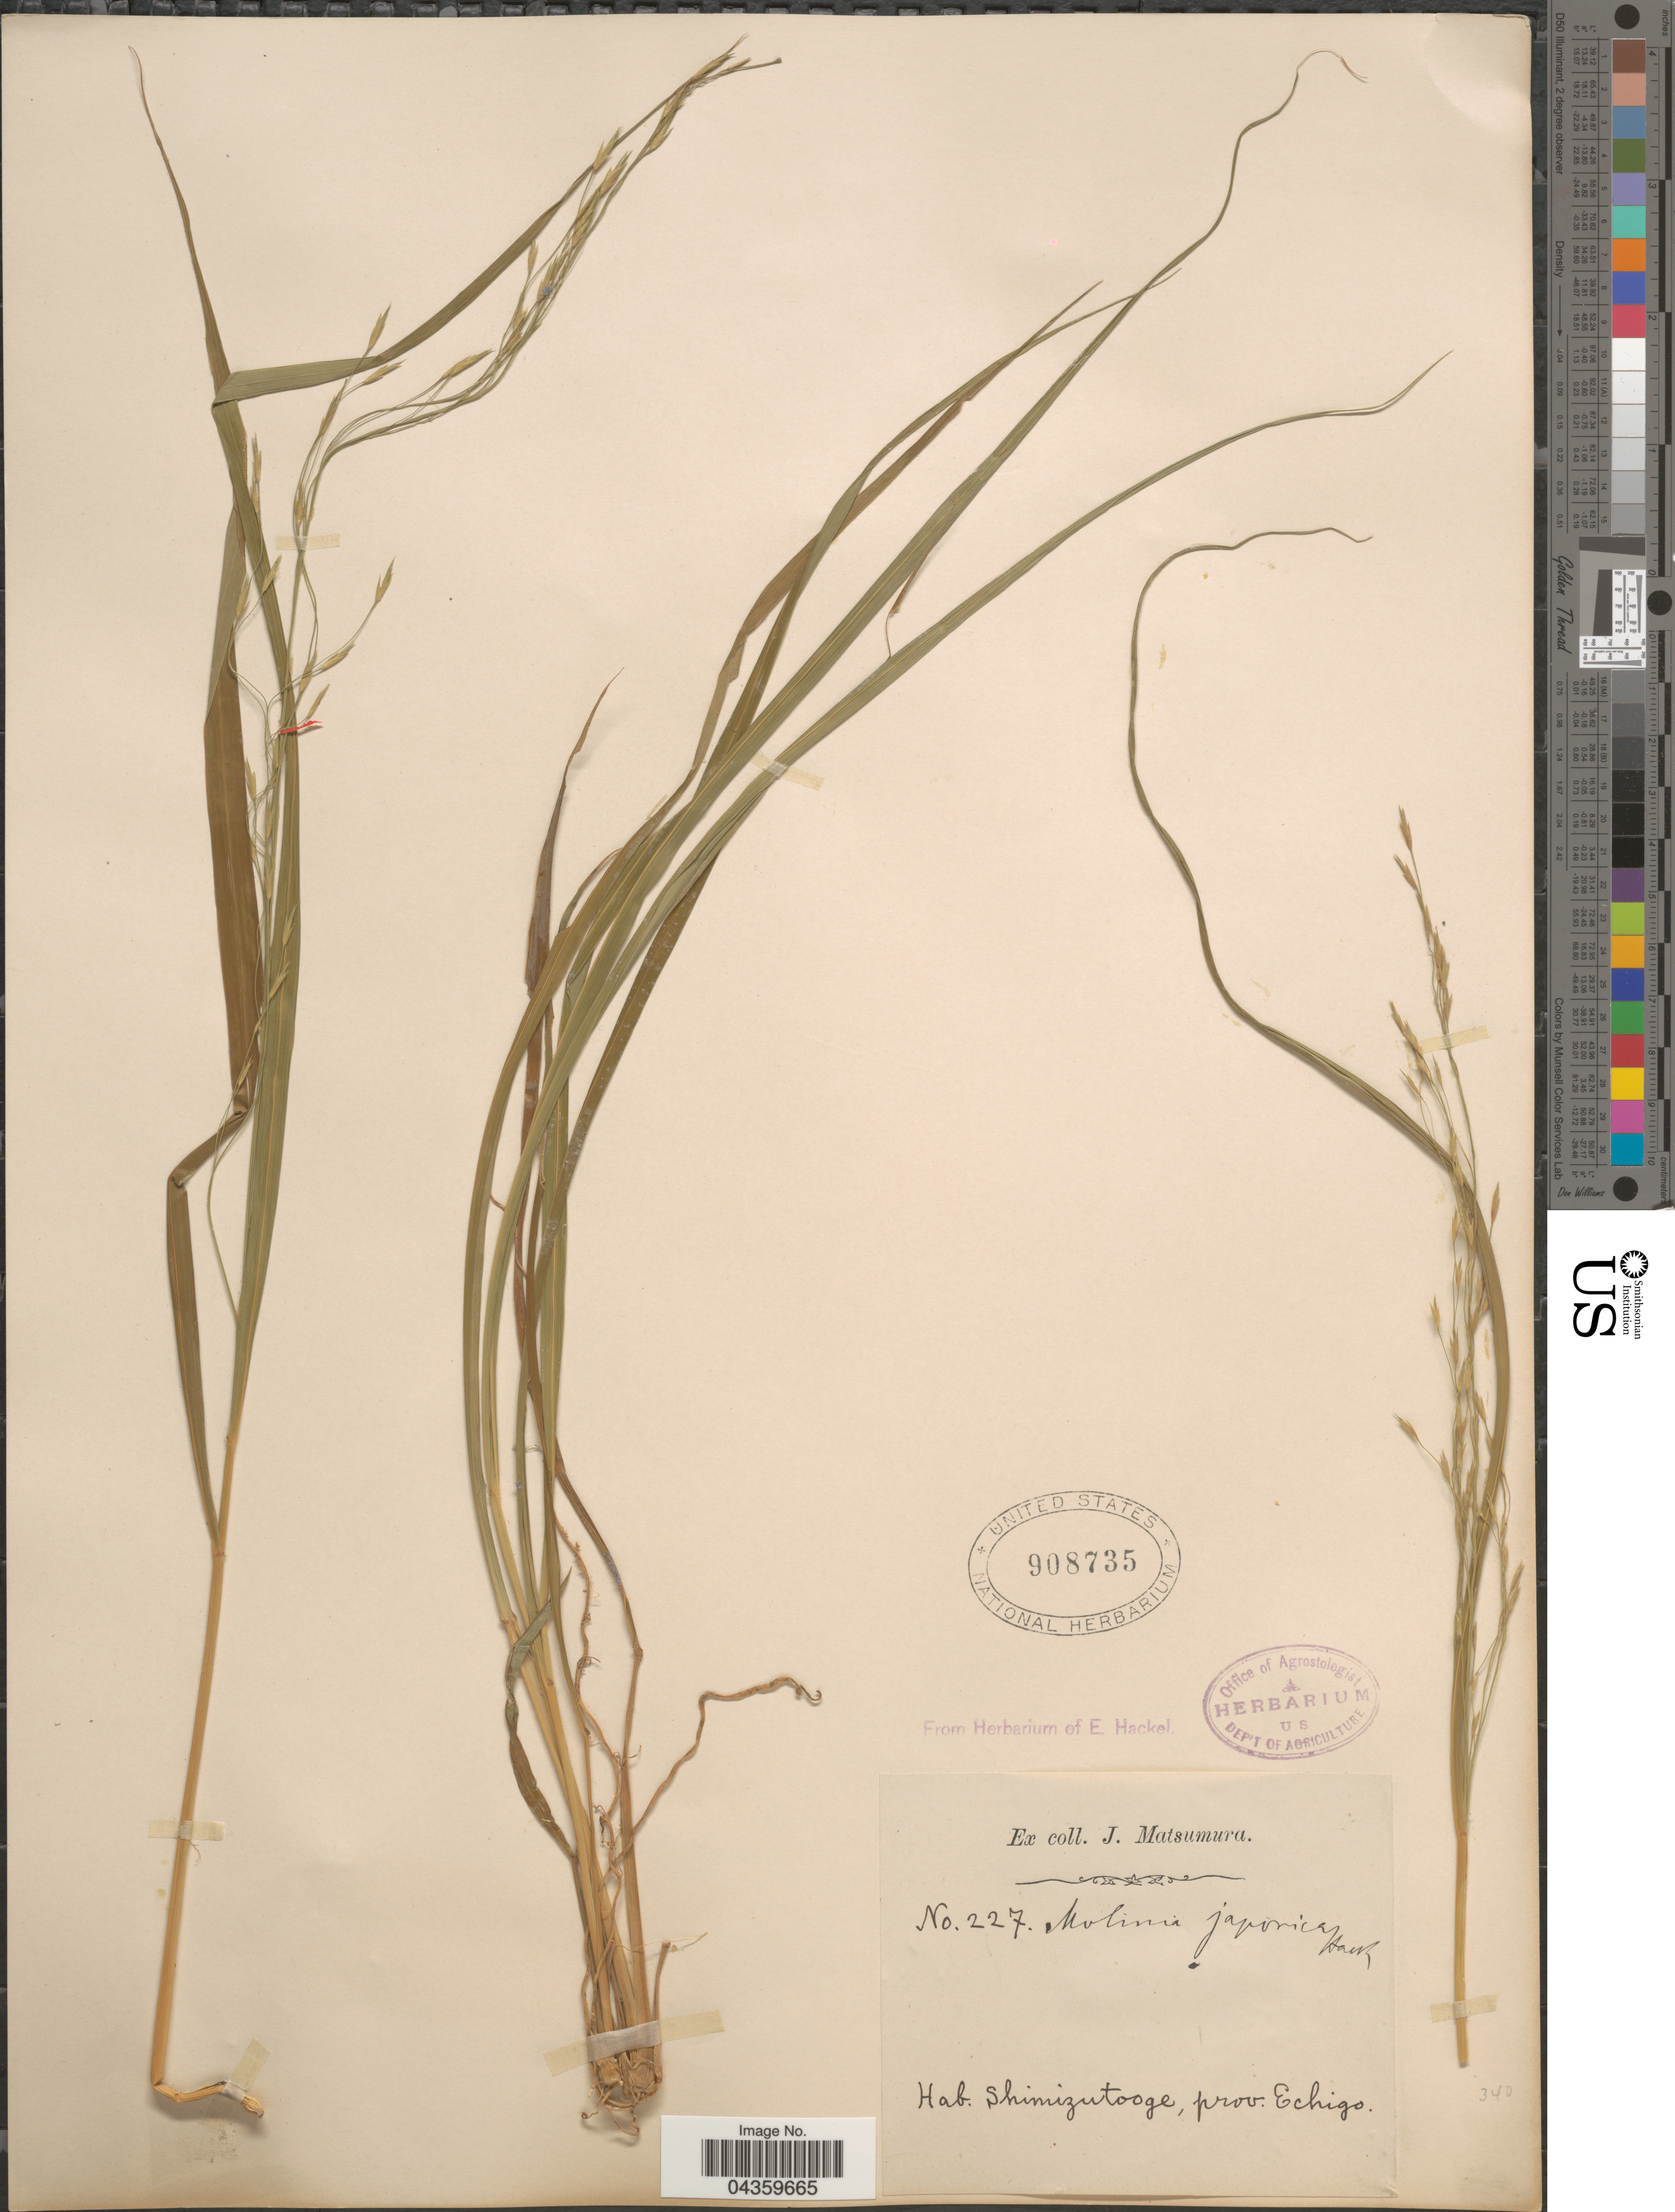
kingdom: Plantae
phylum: Tracheophyta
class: Liliopsida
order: Poales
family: Poaceae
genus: Molinia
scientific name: Molinia japonica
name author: Hack.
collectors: J. Matsumura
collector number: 227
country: Japan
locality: Shimizutooge, prov. Echigo.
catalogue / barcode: US 908735